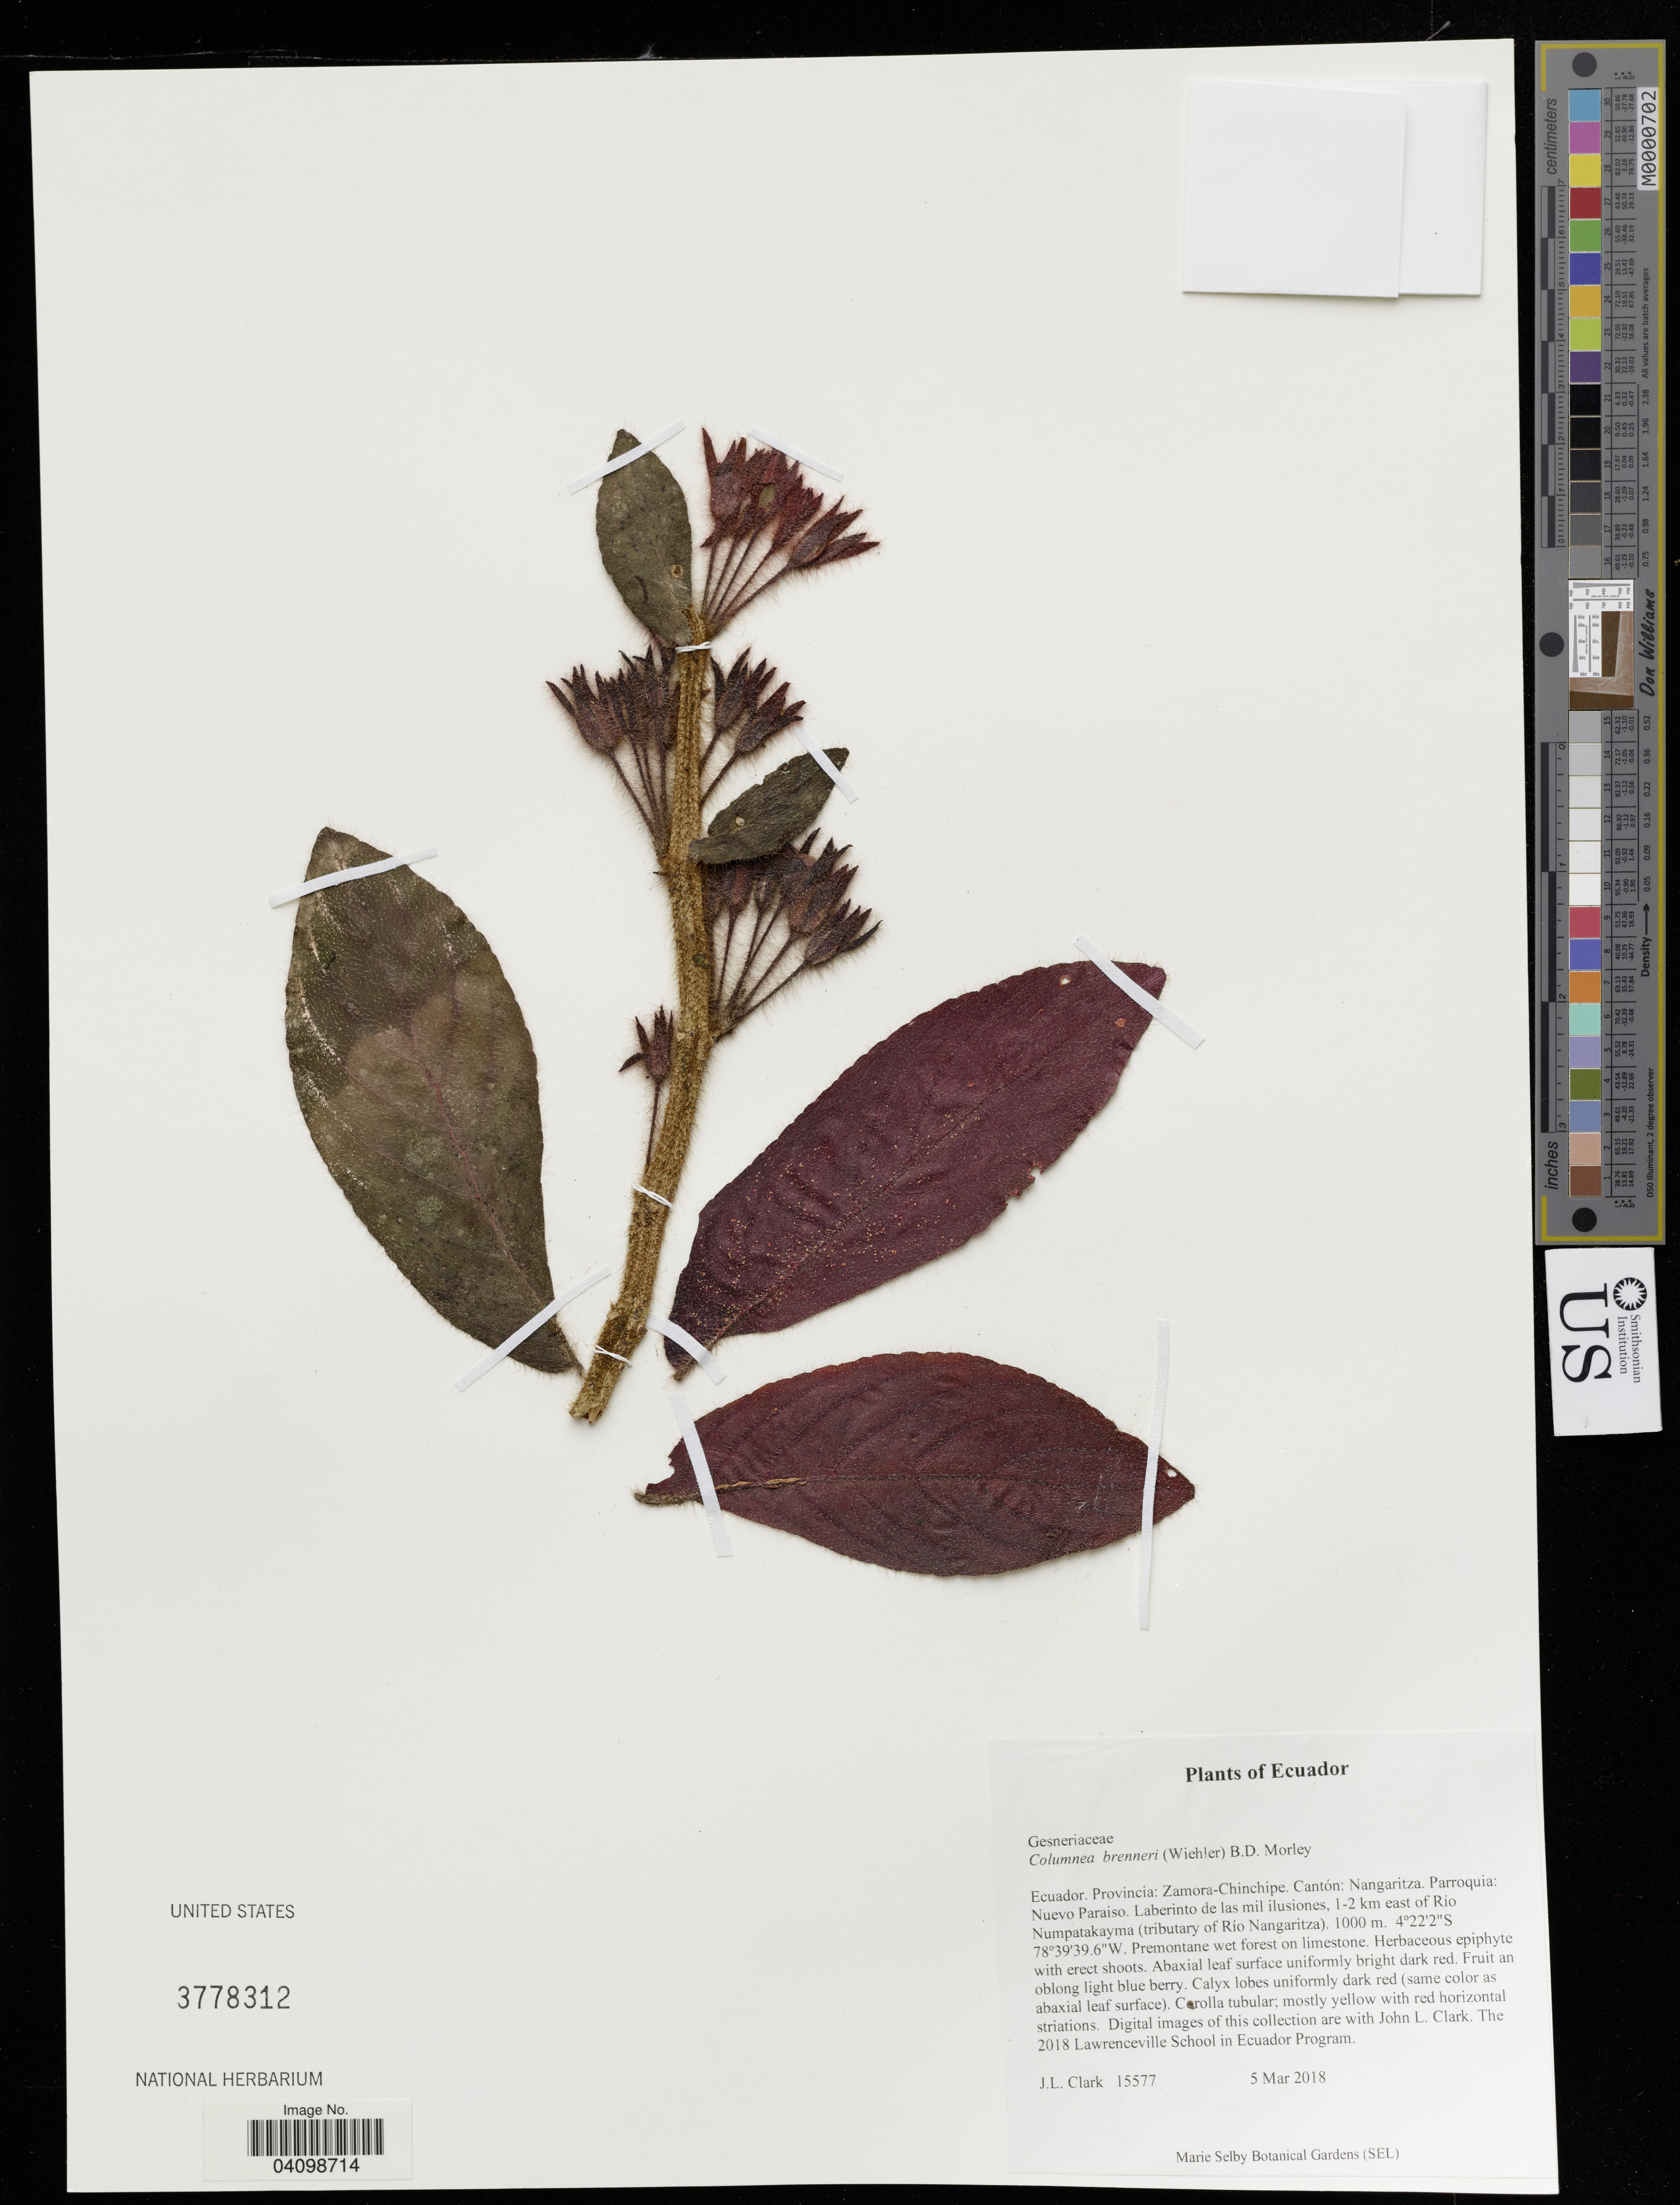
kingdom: Plantae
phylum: Tracheophyta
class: Magnoliopsida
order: Lamiales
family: Gesneriaceae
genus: Columnea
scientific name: Columnea brenneri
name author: (Wiehler) B.D. Morley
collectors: J. Clark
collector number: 15577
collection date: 2018-03-05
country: Ecuador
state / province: Zamora-Chinchipe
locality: Cantón: Nangaritza. Parroquia: Nuevo Paraiso. Laberinto de las mil ilusiones, 1-2 km east of Río Numpatakayma (tributary of Río Nangaritza).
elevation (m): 1000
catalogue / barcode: US 3778312